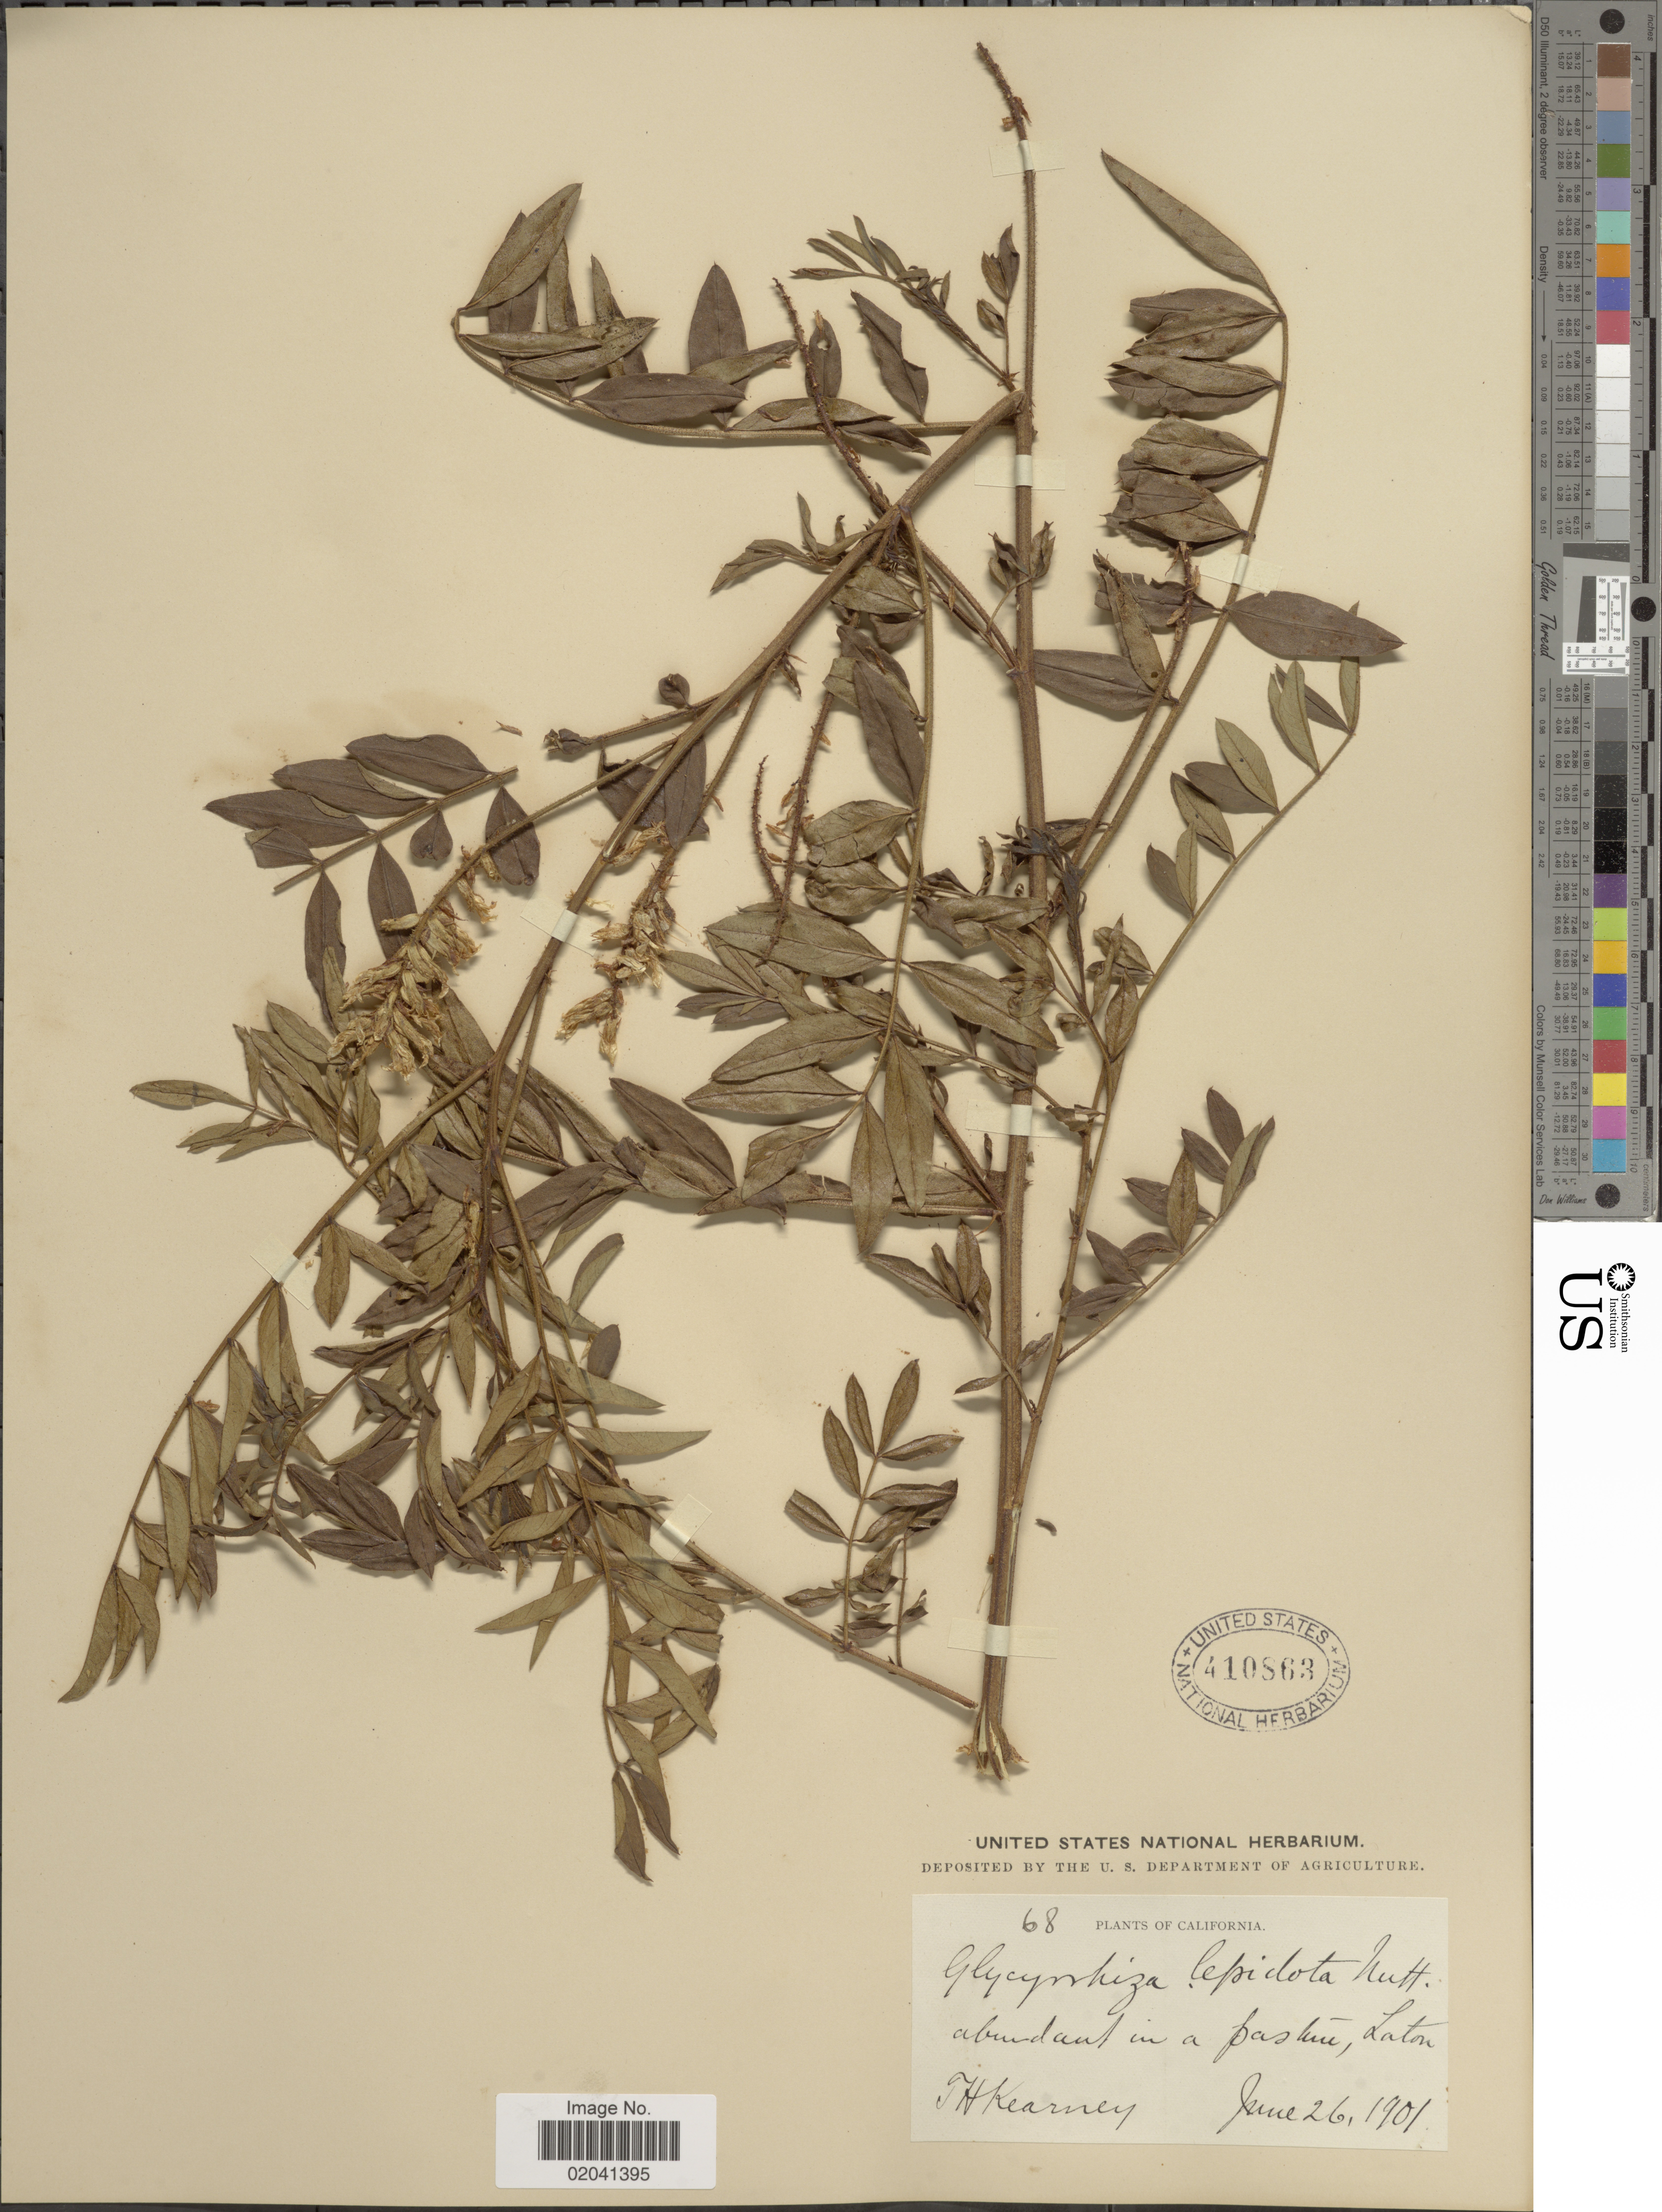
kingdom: Plantae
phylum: Tracheophyta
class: Magnoliopsida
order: Fabales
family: Fabaceae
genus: Glycyrrhiza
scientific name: Glycyrrhiza lepidota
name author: Pursh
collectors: T. H. Kearney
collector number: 68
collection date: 1901-06-26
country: United States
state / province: California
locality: Laton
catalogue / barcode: US 410863